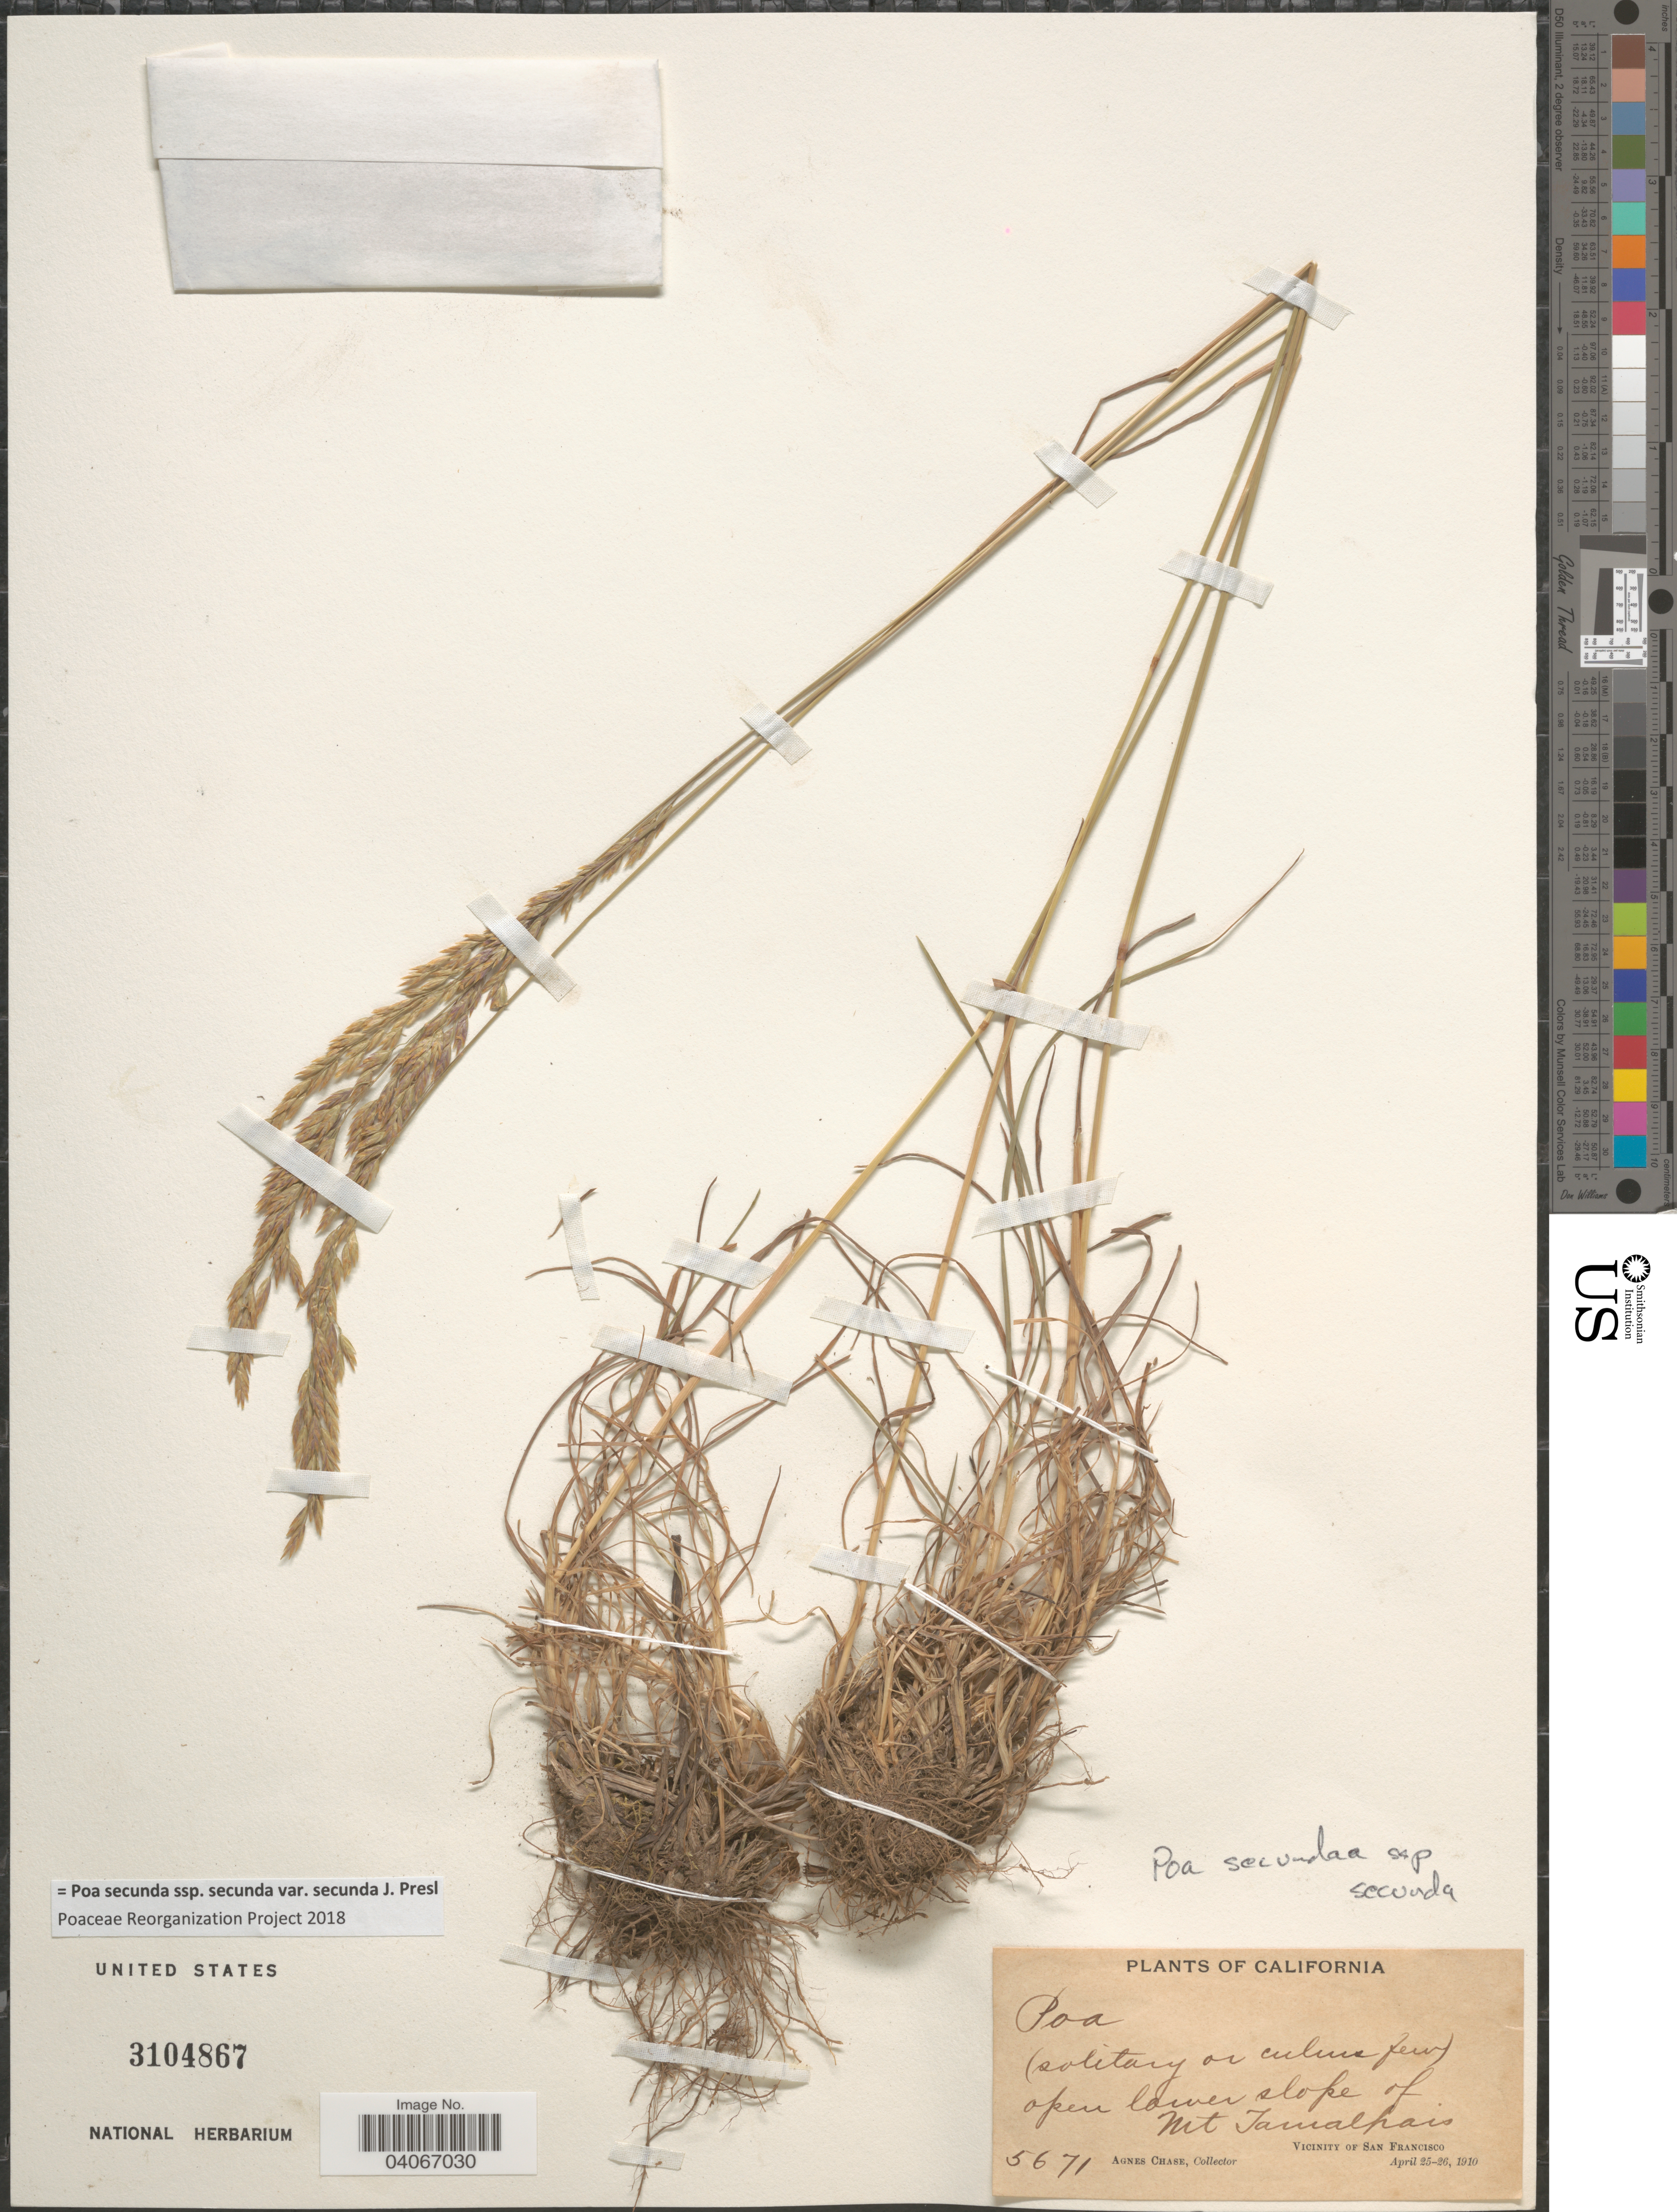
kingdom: Plantae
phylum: Tracheophyta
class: Liliopsida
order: Poales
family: Poaceae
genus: Poa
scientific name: Poa secunda subsp. secunda var. secunda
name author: J. Presl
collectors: A. Chase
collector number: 5671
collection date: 1910-04-25/1910-04-26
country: United States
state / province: California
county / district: San Francisco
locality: (Solitary or culture few) open lower slope of Mt Tamalpais. Vicinity of San Francisco.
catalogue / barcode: US 3104867